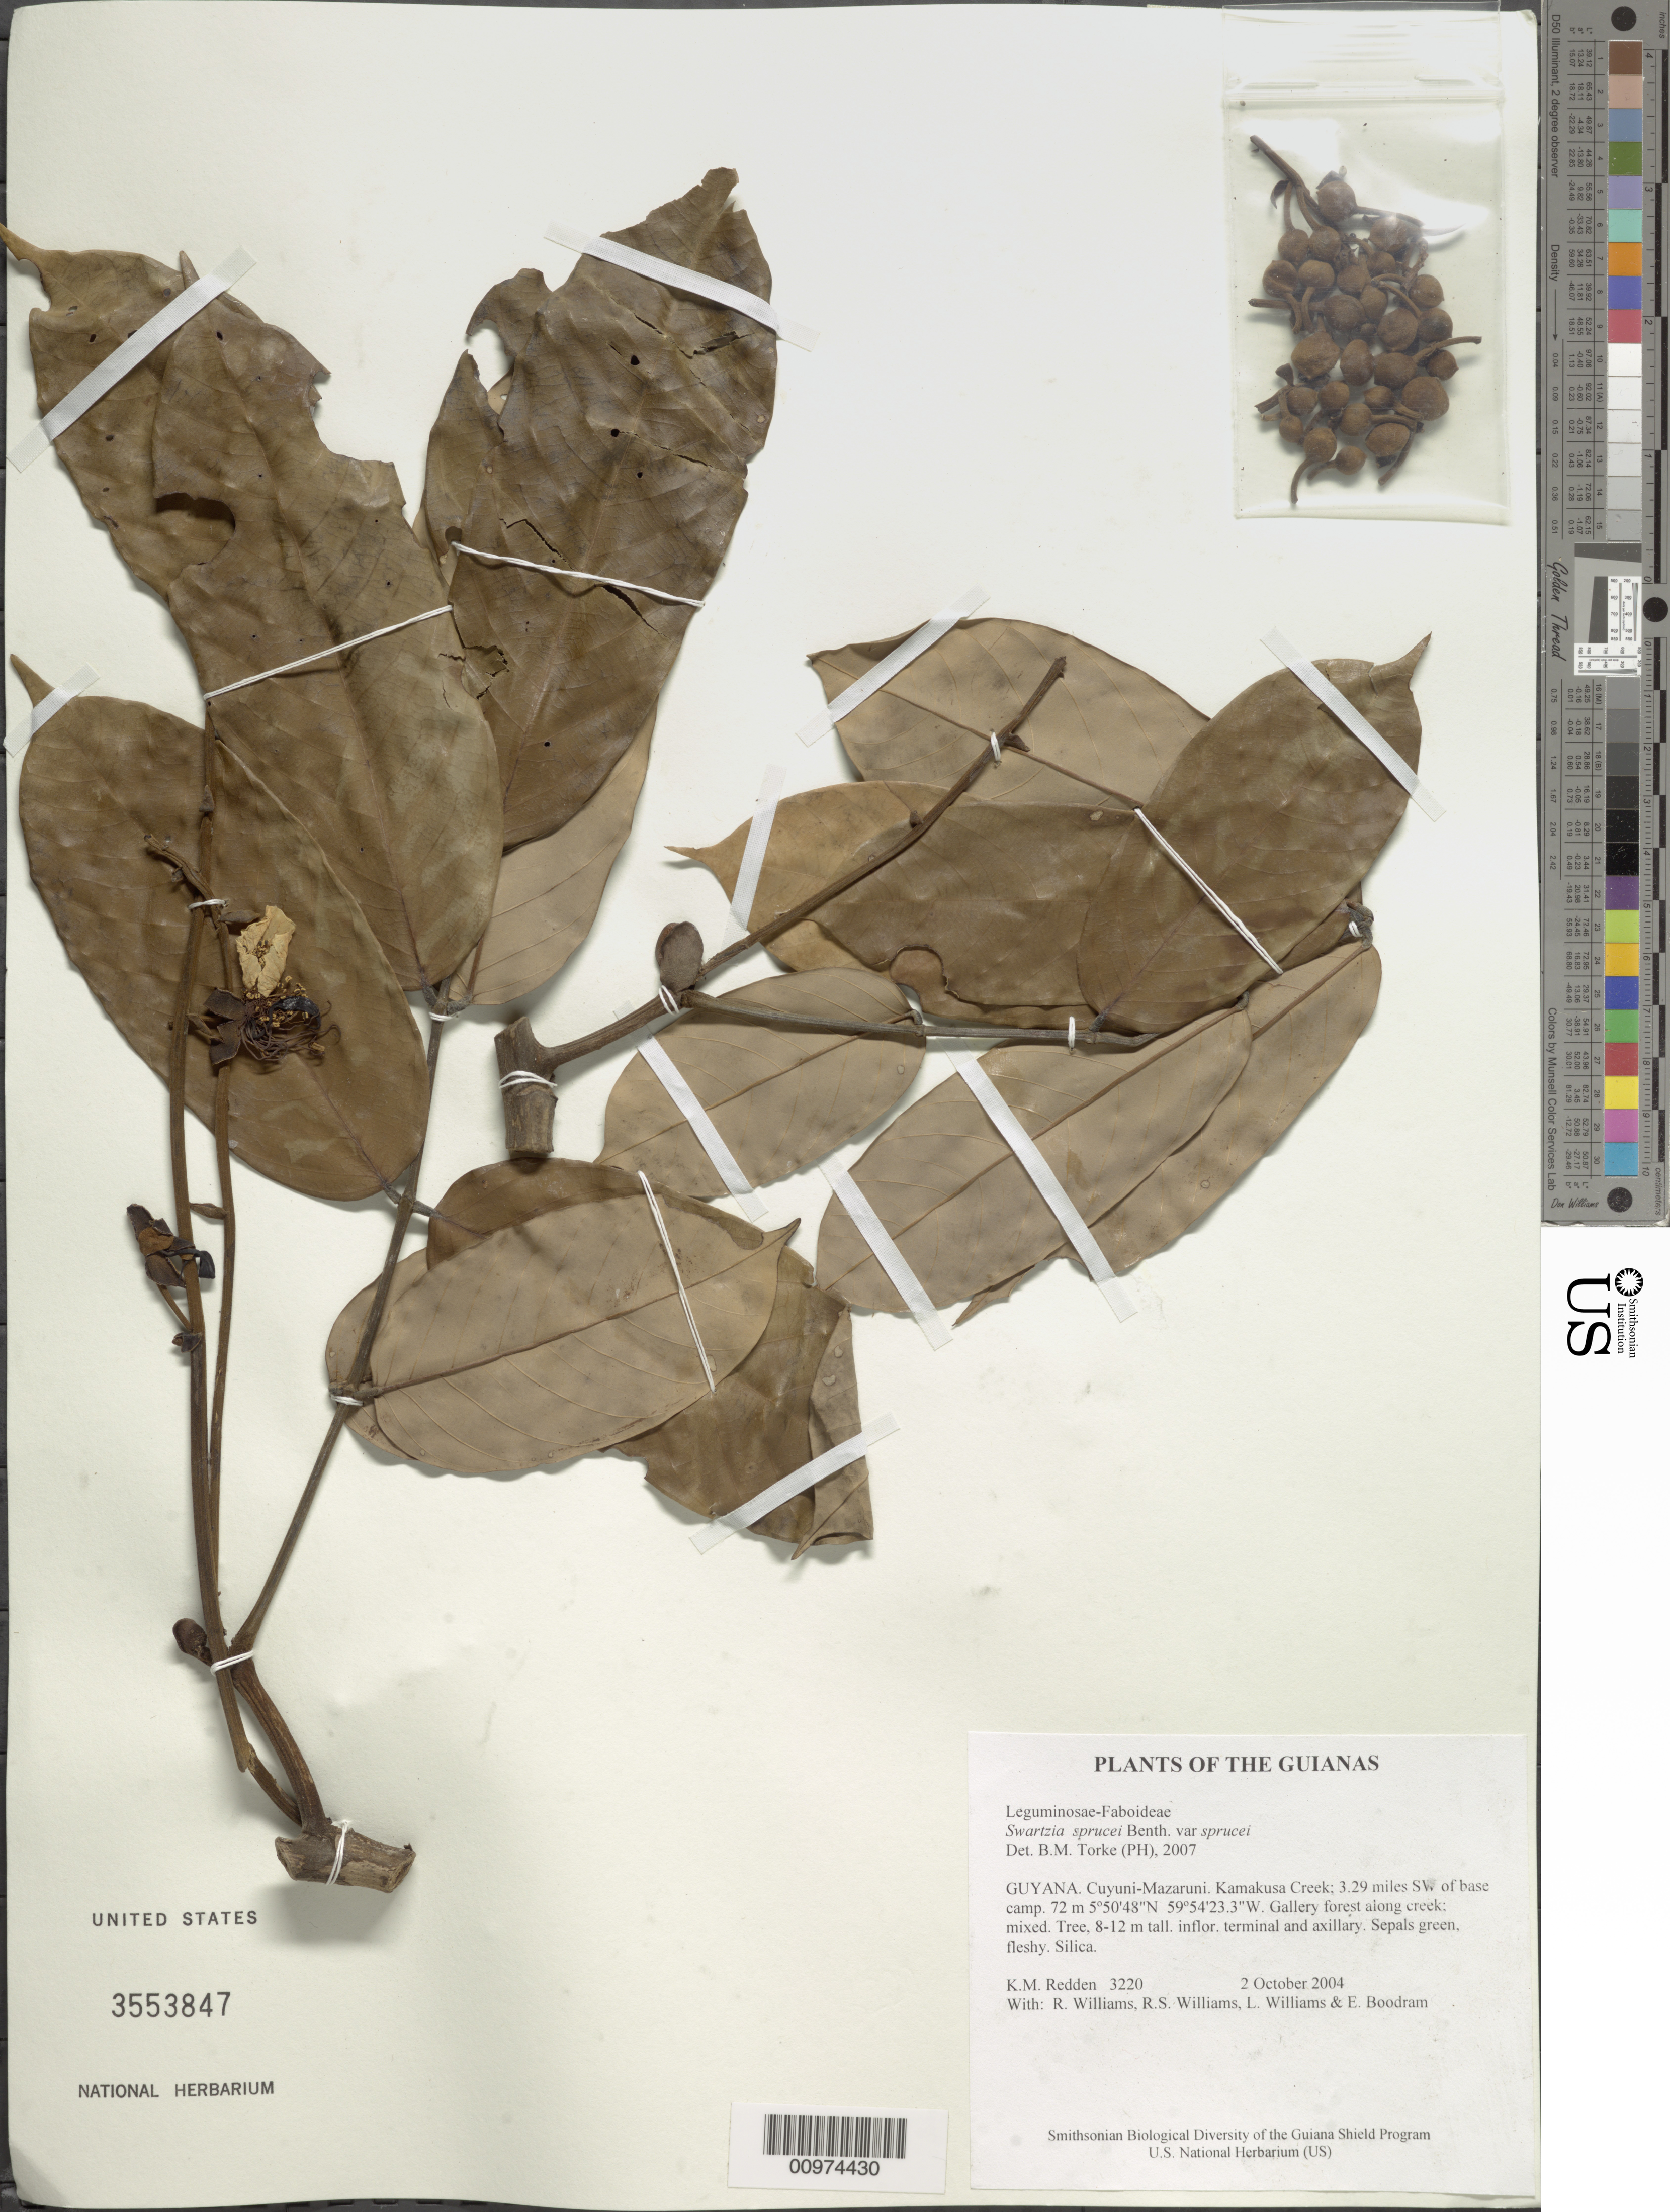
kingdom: Plantae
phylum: Tracheophyta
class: Magnoliopsida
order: Fabales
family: Fabaceae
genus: Swartzia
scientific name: Swartzia sprucei var. sprucei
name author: Benth.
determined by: Torke, B. M., (MO)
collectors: K. M. Redden, R. Williams, R. S. Williams, L. Williams & E. Boodram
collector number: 3220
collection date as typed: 2 October 2004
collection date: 2004-10-02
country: Guyana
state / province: Cuyuni-Mazaruni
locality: Kamakusa Creek; 3.29 miles SW of base camp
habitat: Gallery forest along creek; mixed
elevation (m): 72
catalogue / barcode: US 3553847